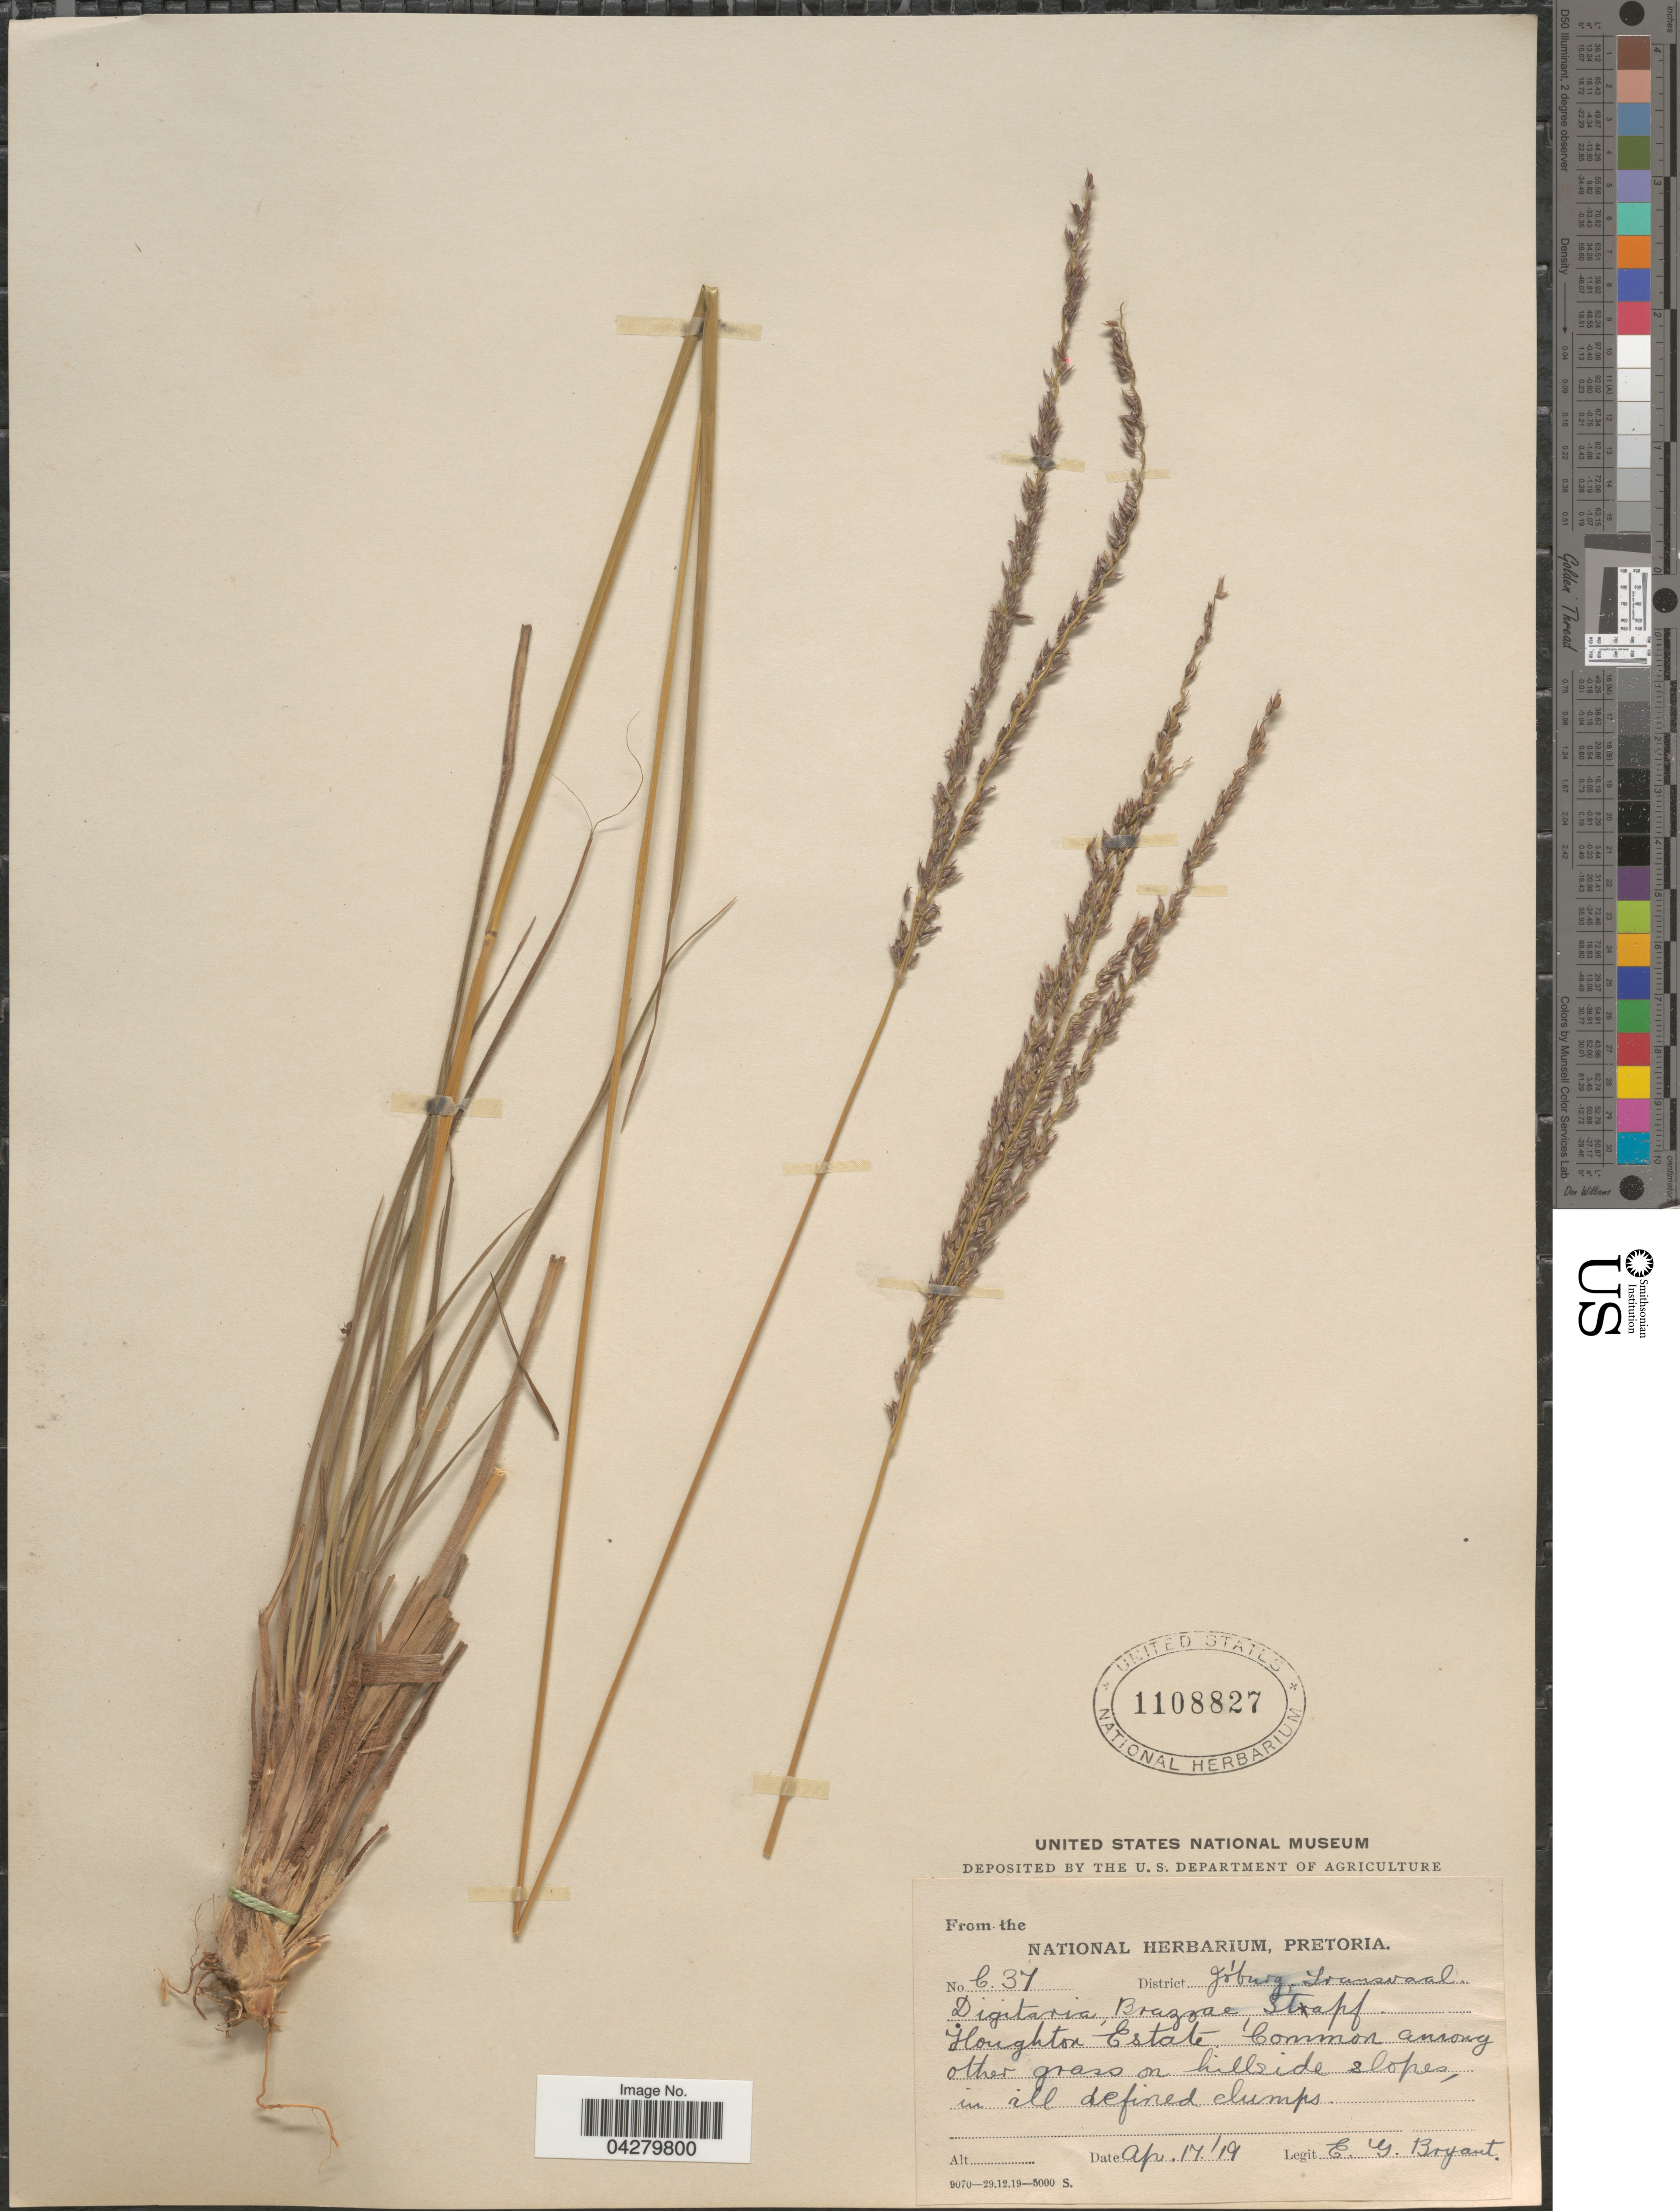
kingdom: Plantae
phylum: Tracheophyta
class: Liliopsida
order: Poales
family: Poaceae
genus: Digitaria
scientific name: Digitaria brazzae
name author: (Franch.) Stapf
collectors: E. Bryant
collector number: C37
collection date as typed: Transcribed d/m/y: 17/4/19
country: South Africa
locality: District Jo'burg, Transvaal. Houghton Estate.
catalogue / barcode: US 1108827